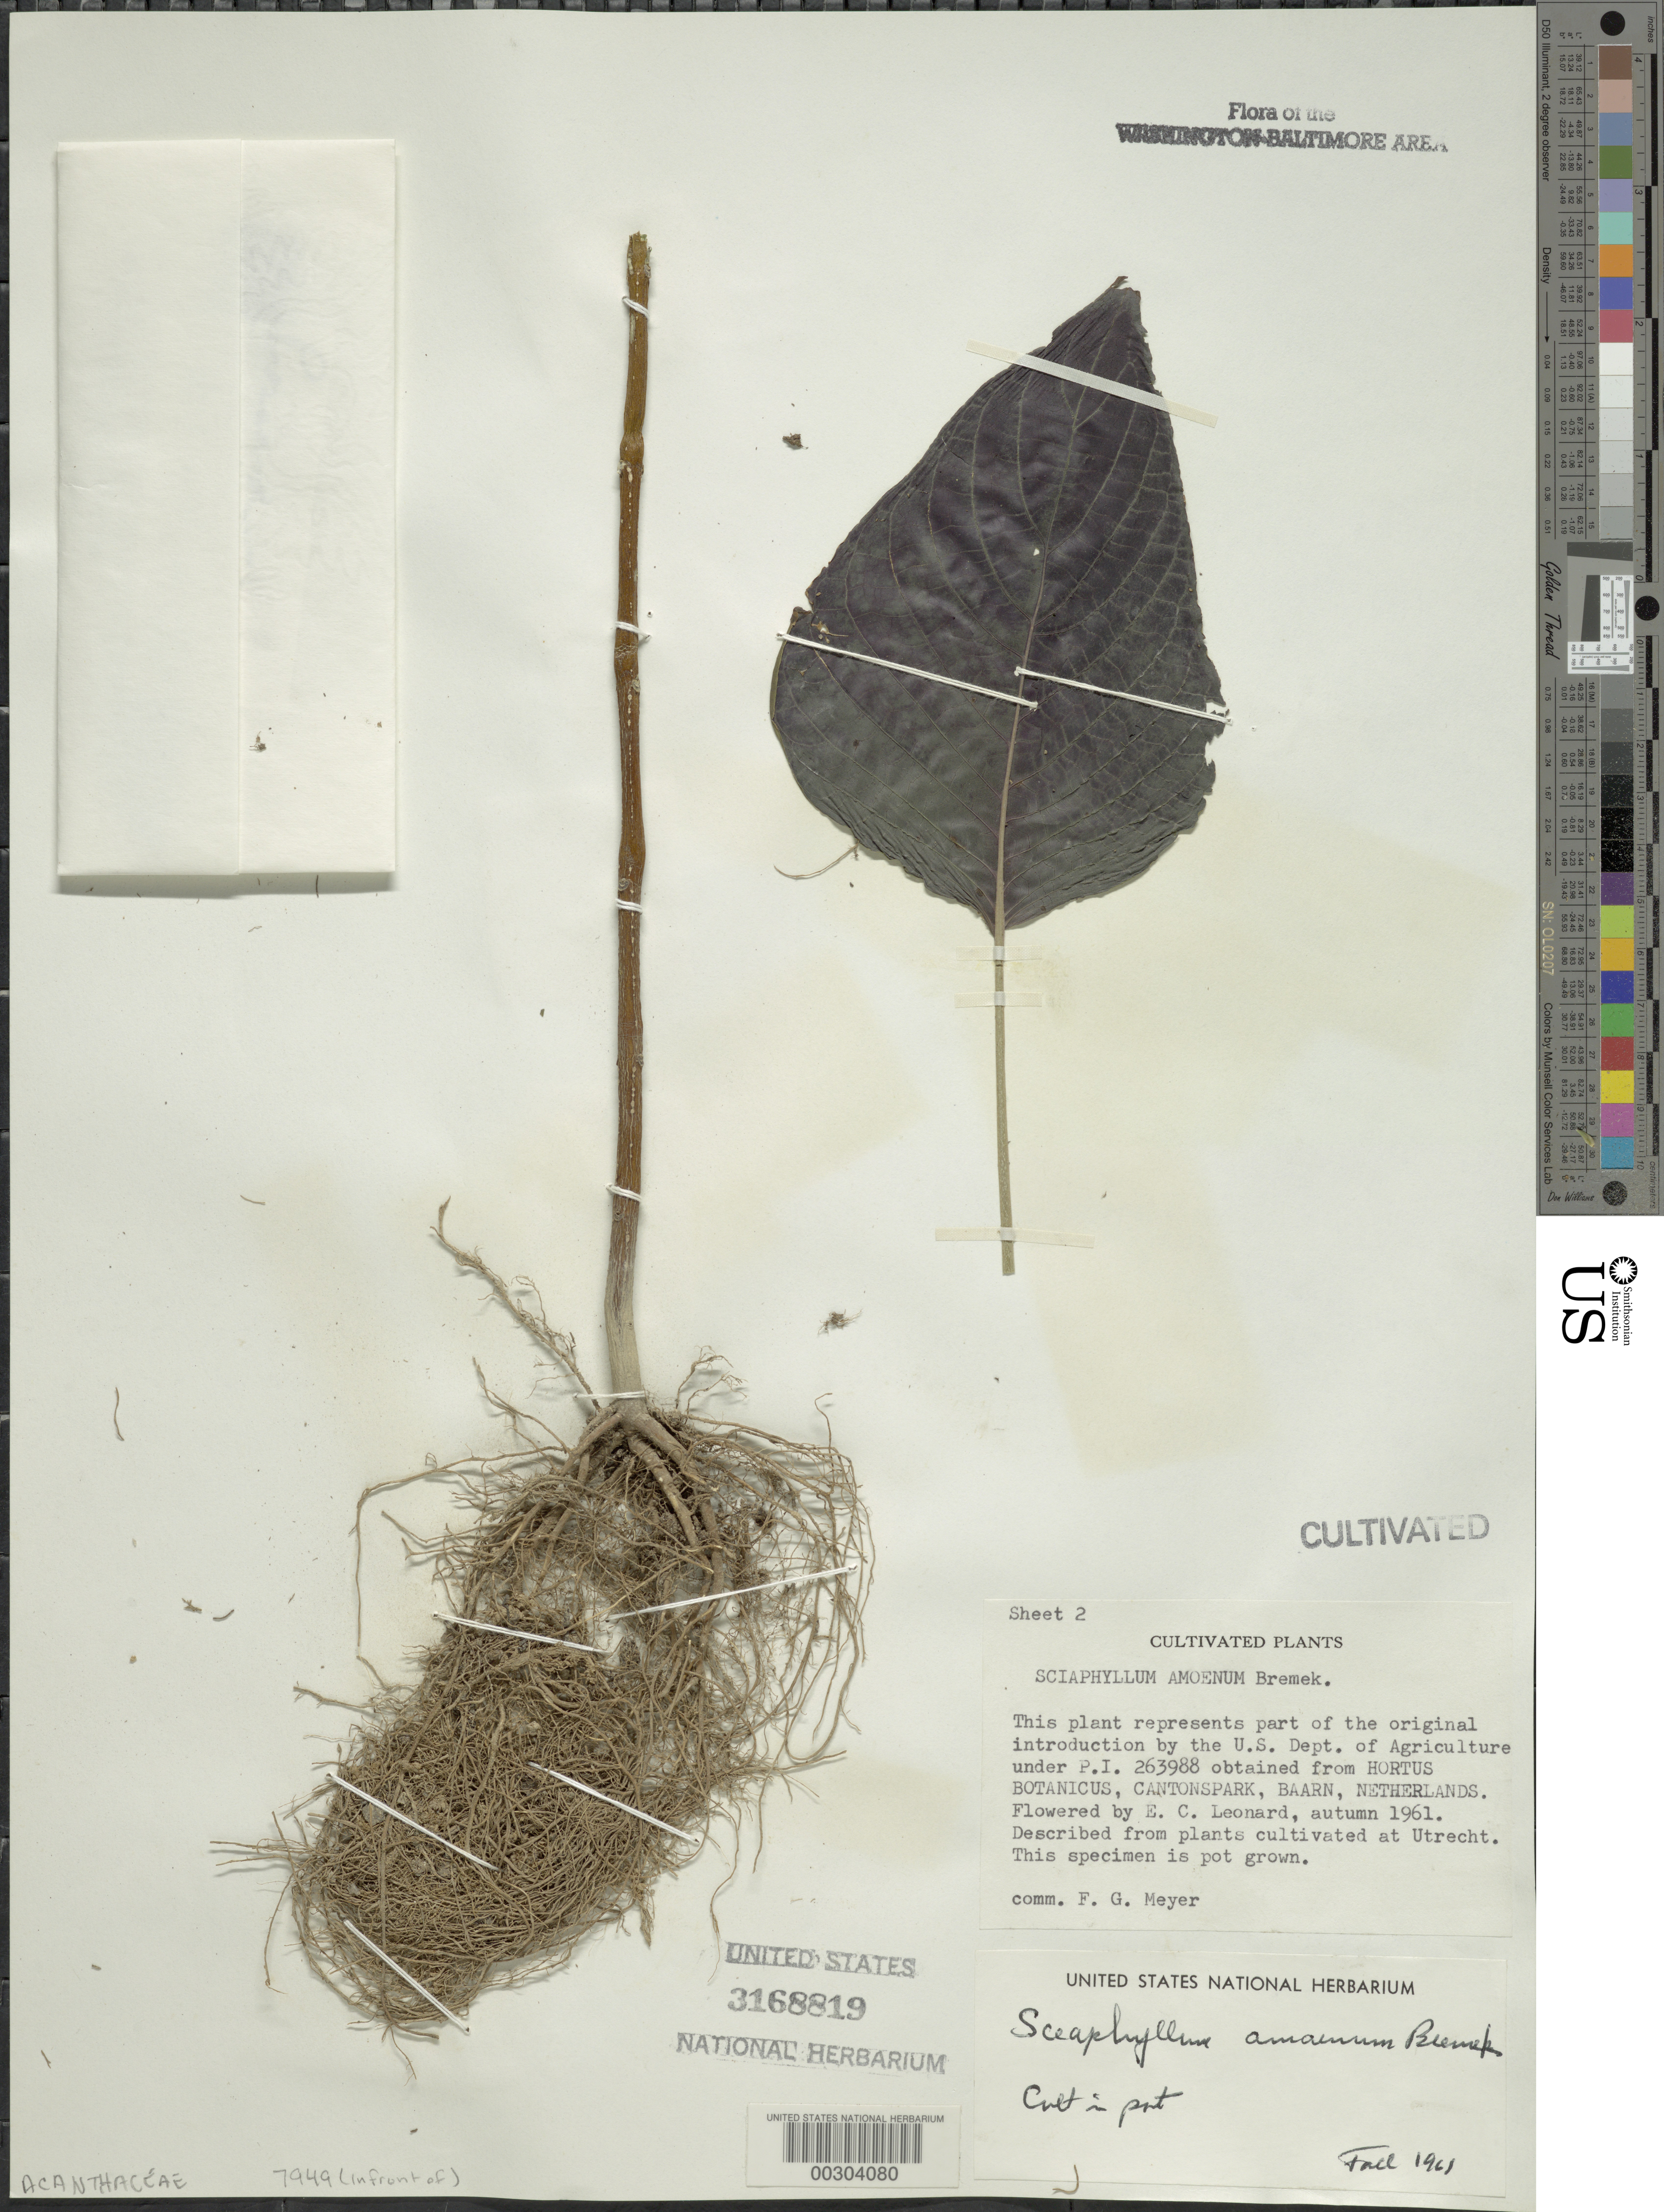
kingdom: Plantae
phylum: Tracheophyta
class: Magnoliopsida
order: Lamiales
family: Acanthaceae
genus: Sciaphyllum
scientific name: Sciaphyllum amoenum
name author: Bremek.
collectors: F. G. Meyer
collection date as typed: Fal 1961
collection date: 1961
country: United States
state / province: District of Columbia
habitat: Pot grown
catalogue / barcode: US 3168819